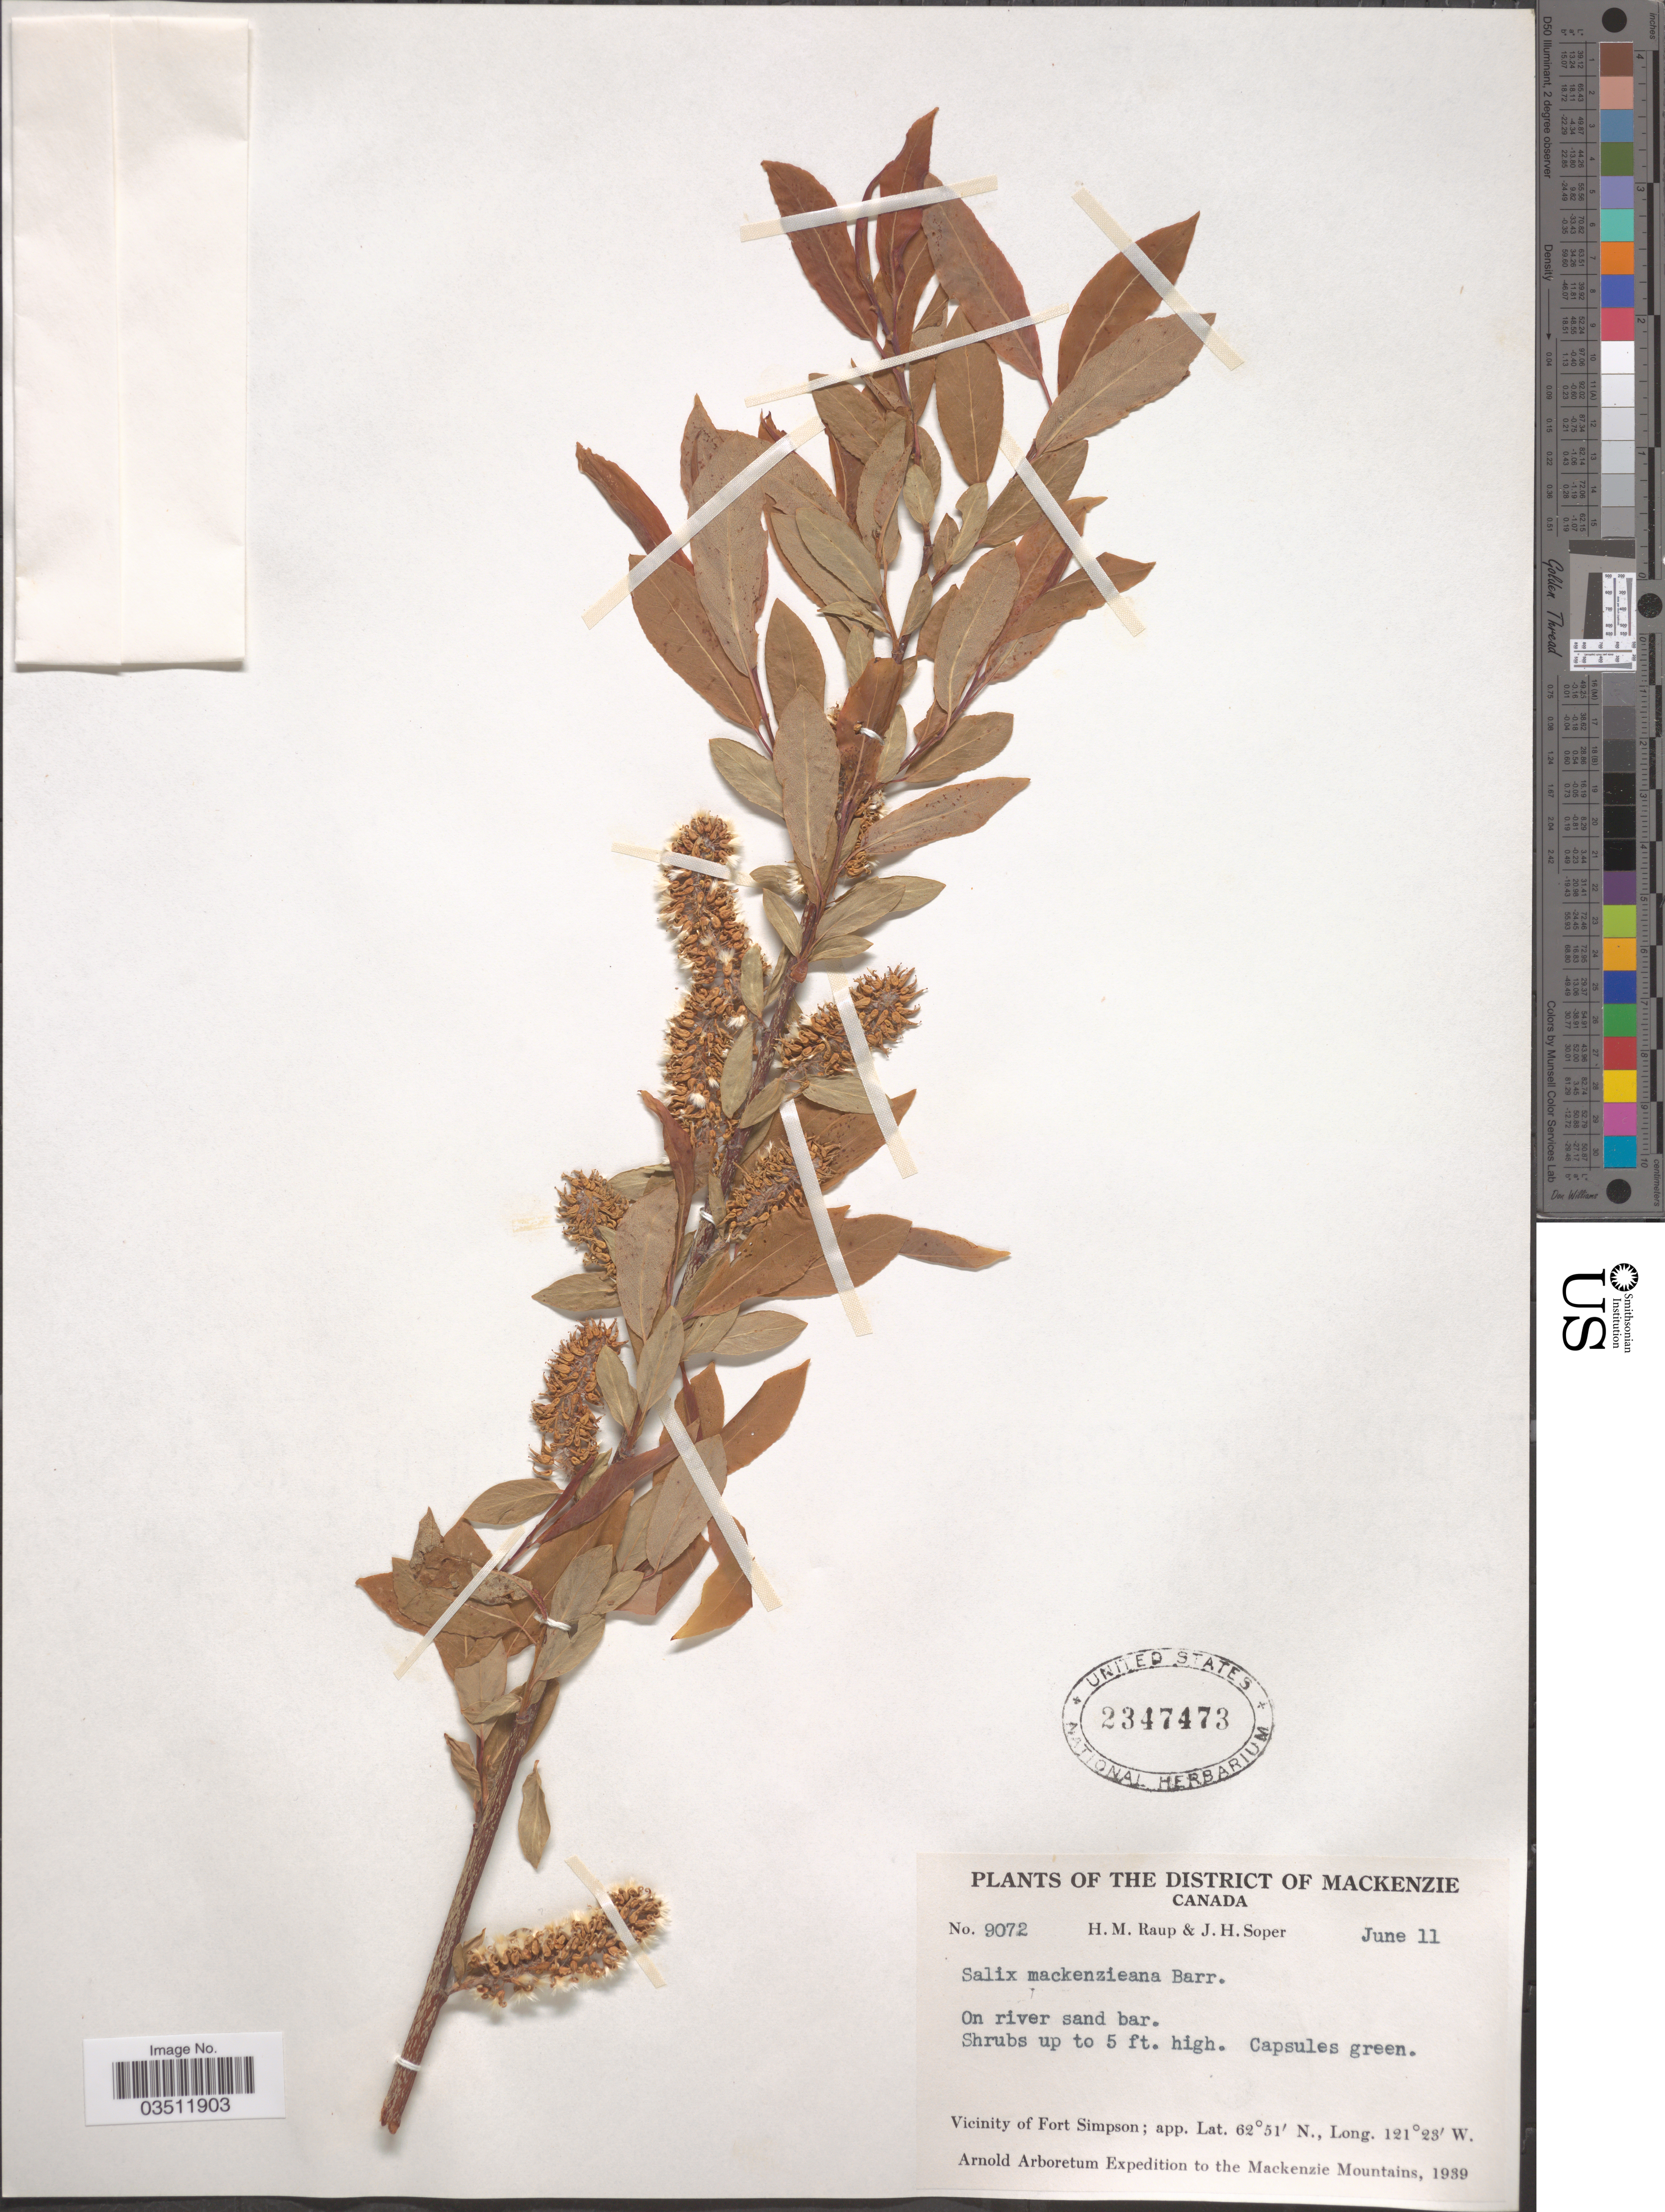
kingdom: Plantae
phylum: Tracheophyta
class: Magnoliopsida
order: Malpighiales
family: Salicaceae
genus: Salix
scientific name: Salix mackenziana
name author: (Hook.) Barratt ex Hook.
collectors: H. Raup & J. H. Soper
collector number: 9072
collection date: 1939-06-11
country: Canada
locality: The District of Mackenzie. On river sand bar. Vicinity of Fort Simpson. Mackenzie Mountains.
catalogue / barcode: US 2347473